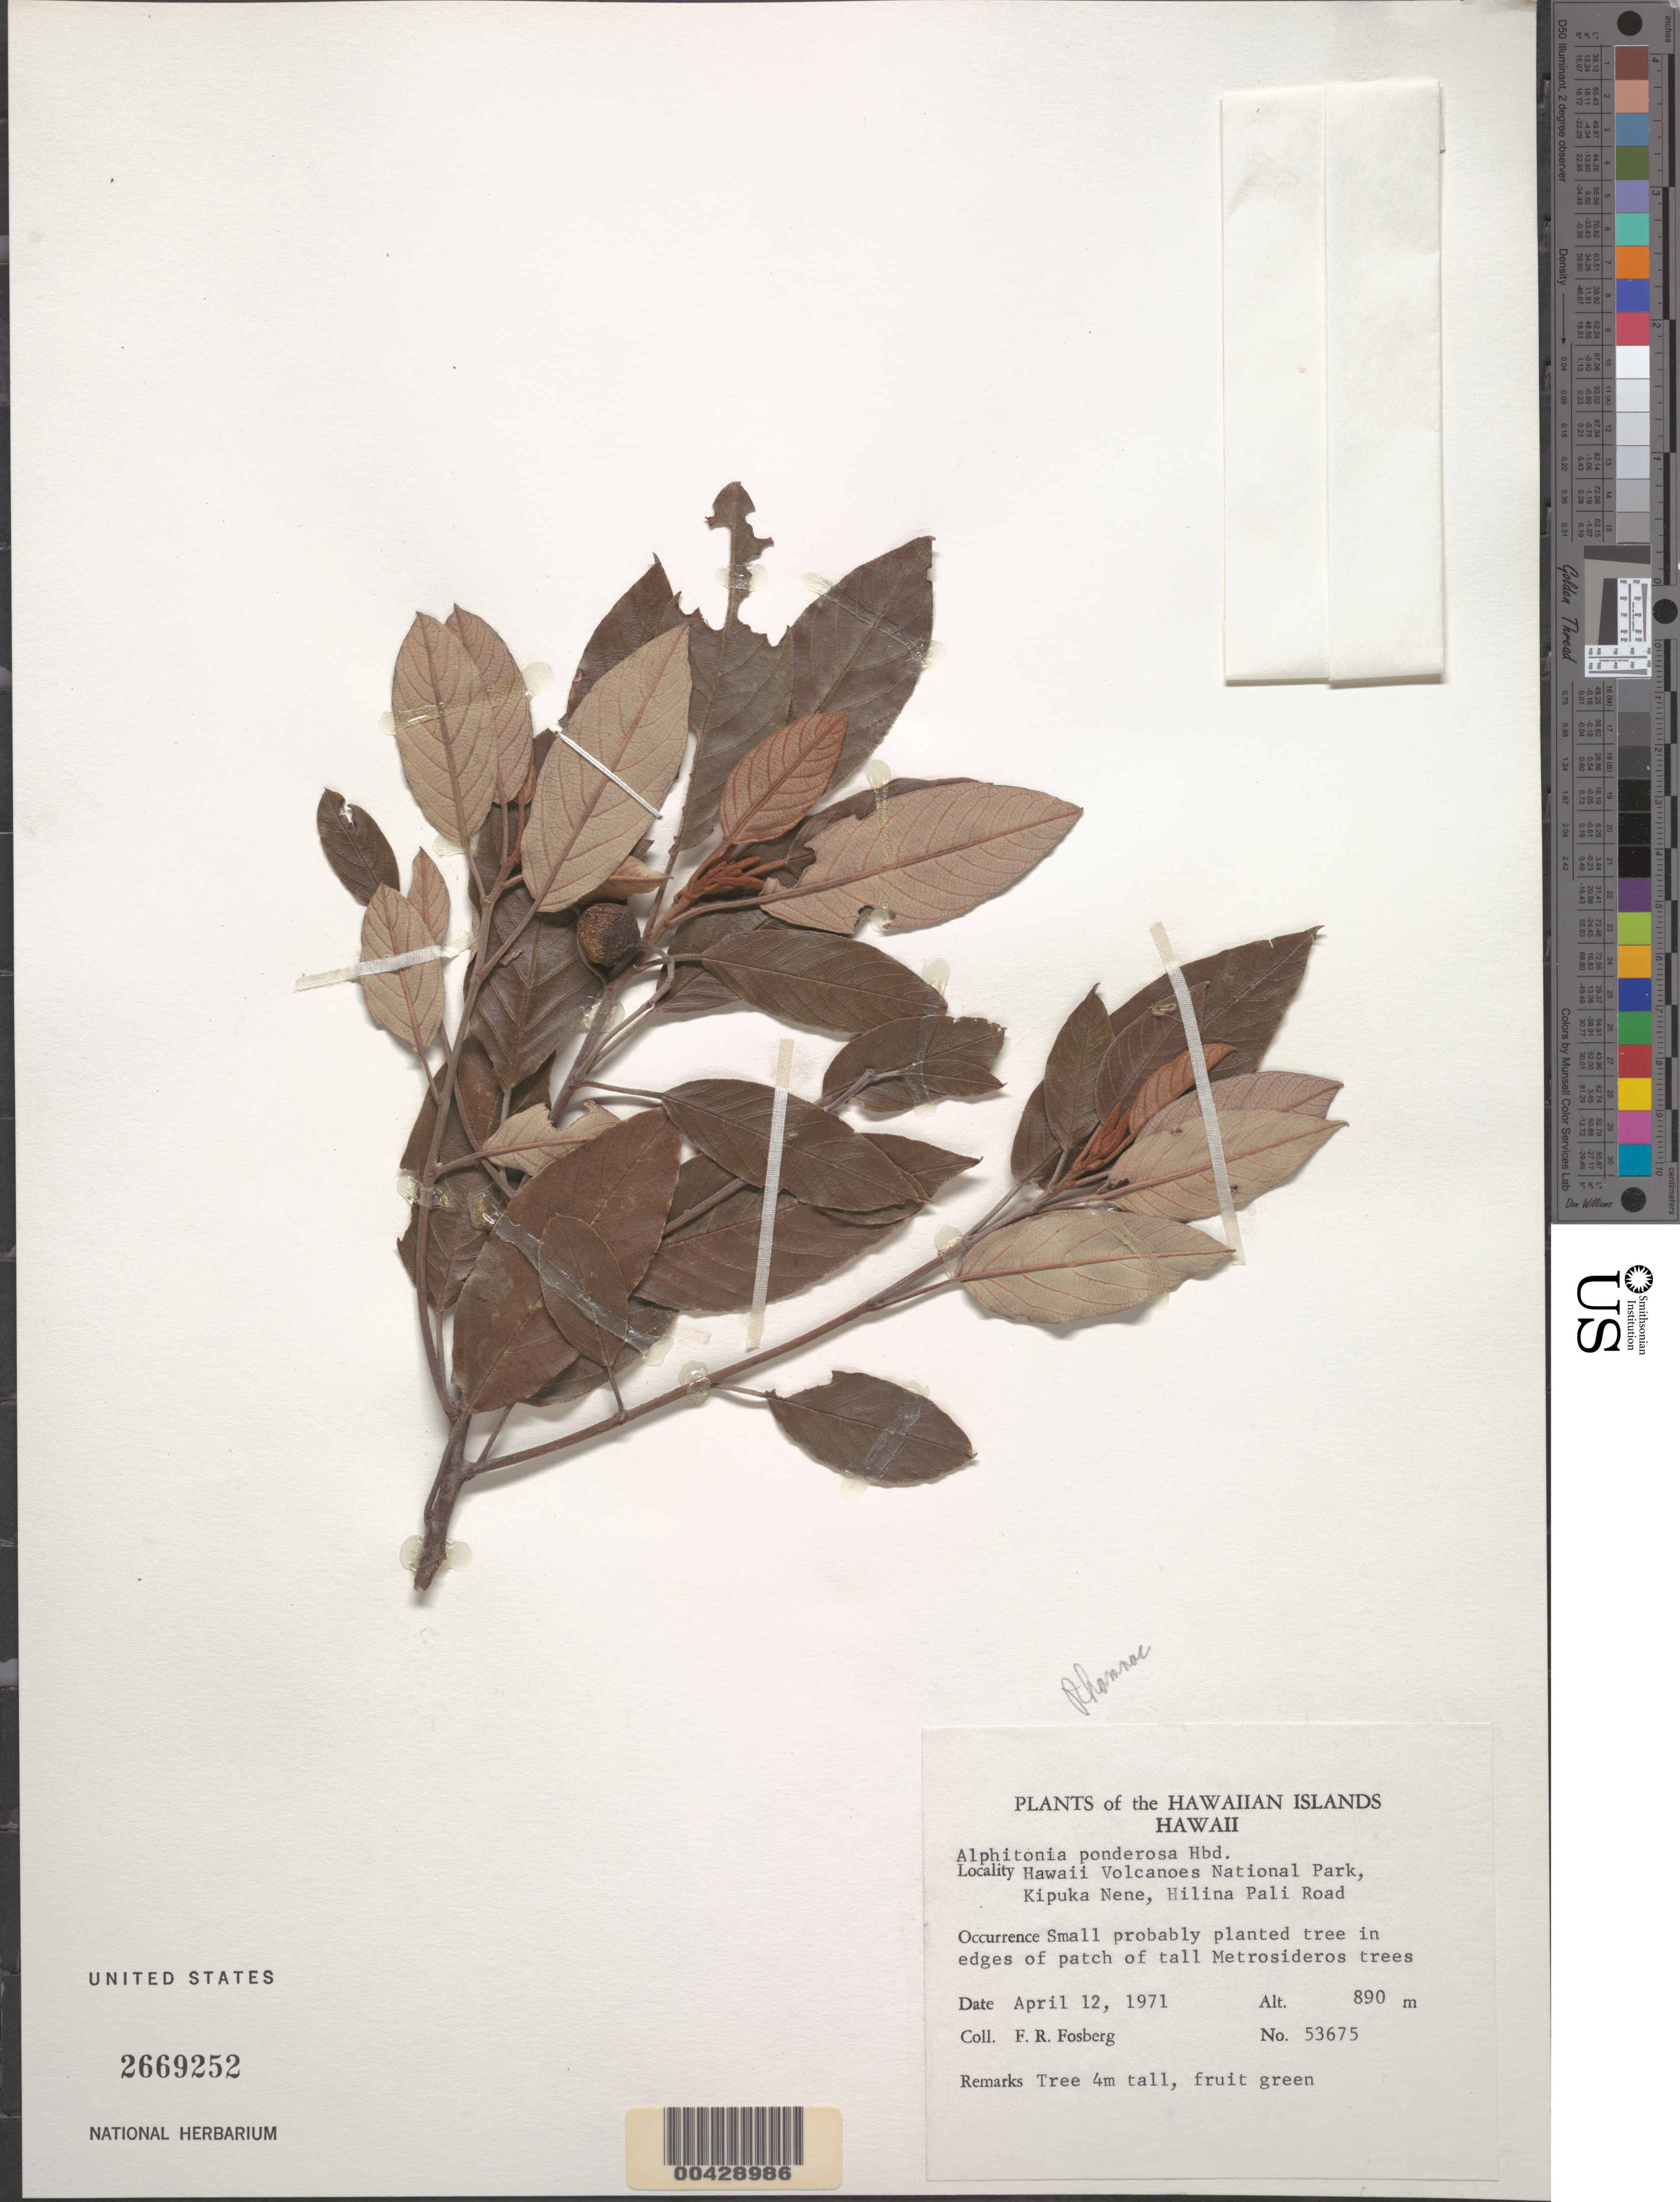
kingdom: Plantae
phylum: Tracheophyta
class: Magnoliopsida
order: Rosales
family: Rhamnaceae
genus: Alphitonia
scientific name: Alphitonia ponderosa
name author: Hillebr.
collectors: F. R. Fosberg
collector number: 53675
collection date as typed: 12 Apr 1971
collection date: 1971-04-12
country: United States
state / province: Hawaii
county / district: Hawaii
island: Hawaii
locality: Hawaii Volcanoes National Park, Kipuka Nene, Hilina Pali Road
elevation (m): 890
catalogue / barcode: US 2669252